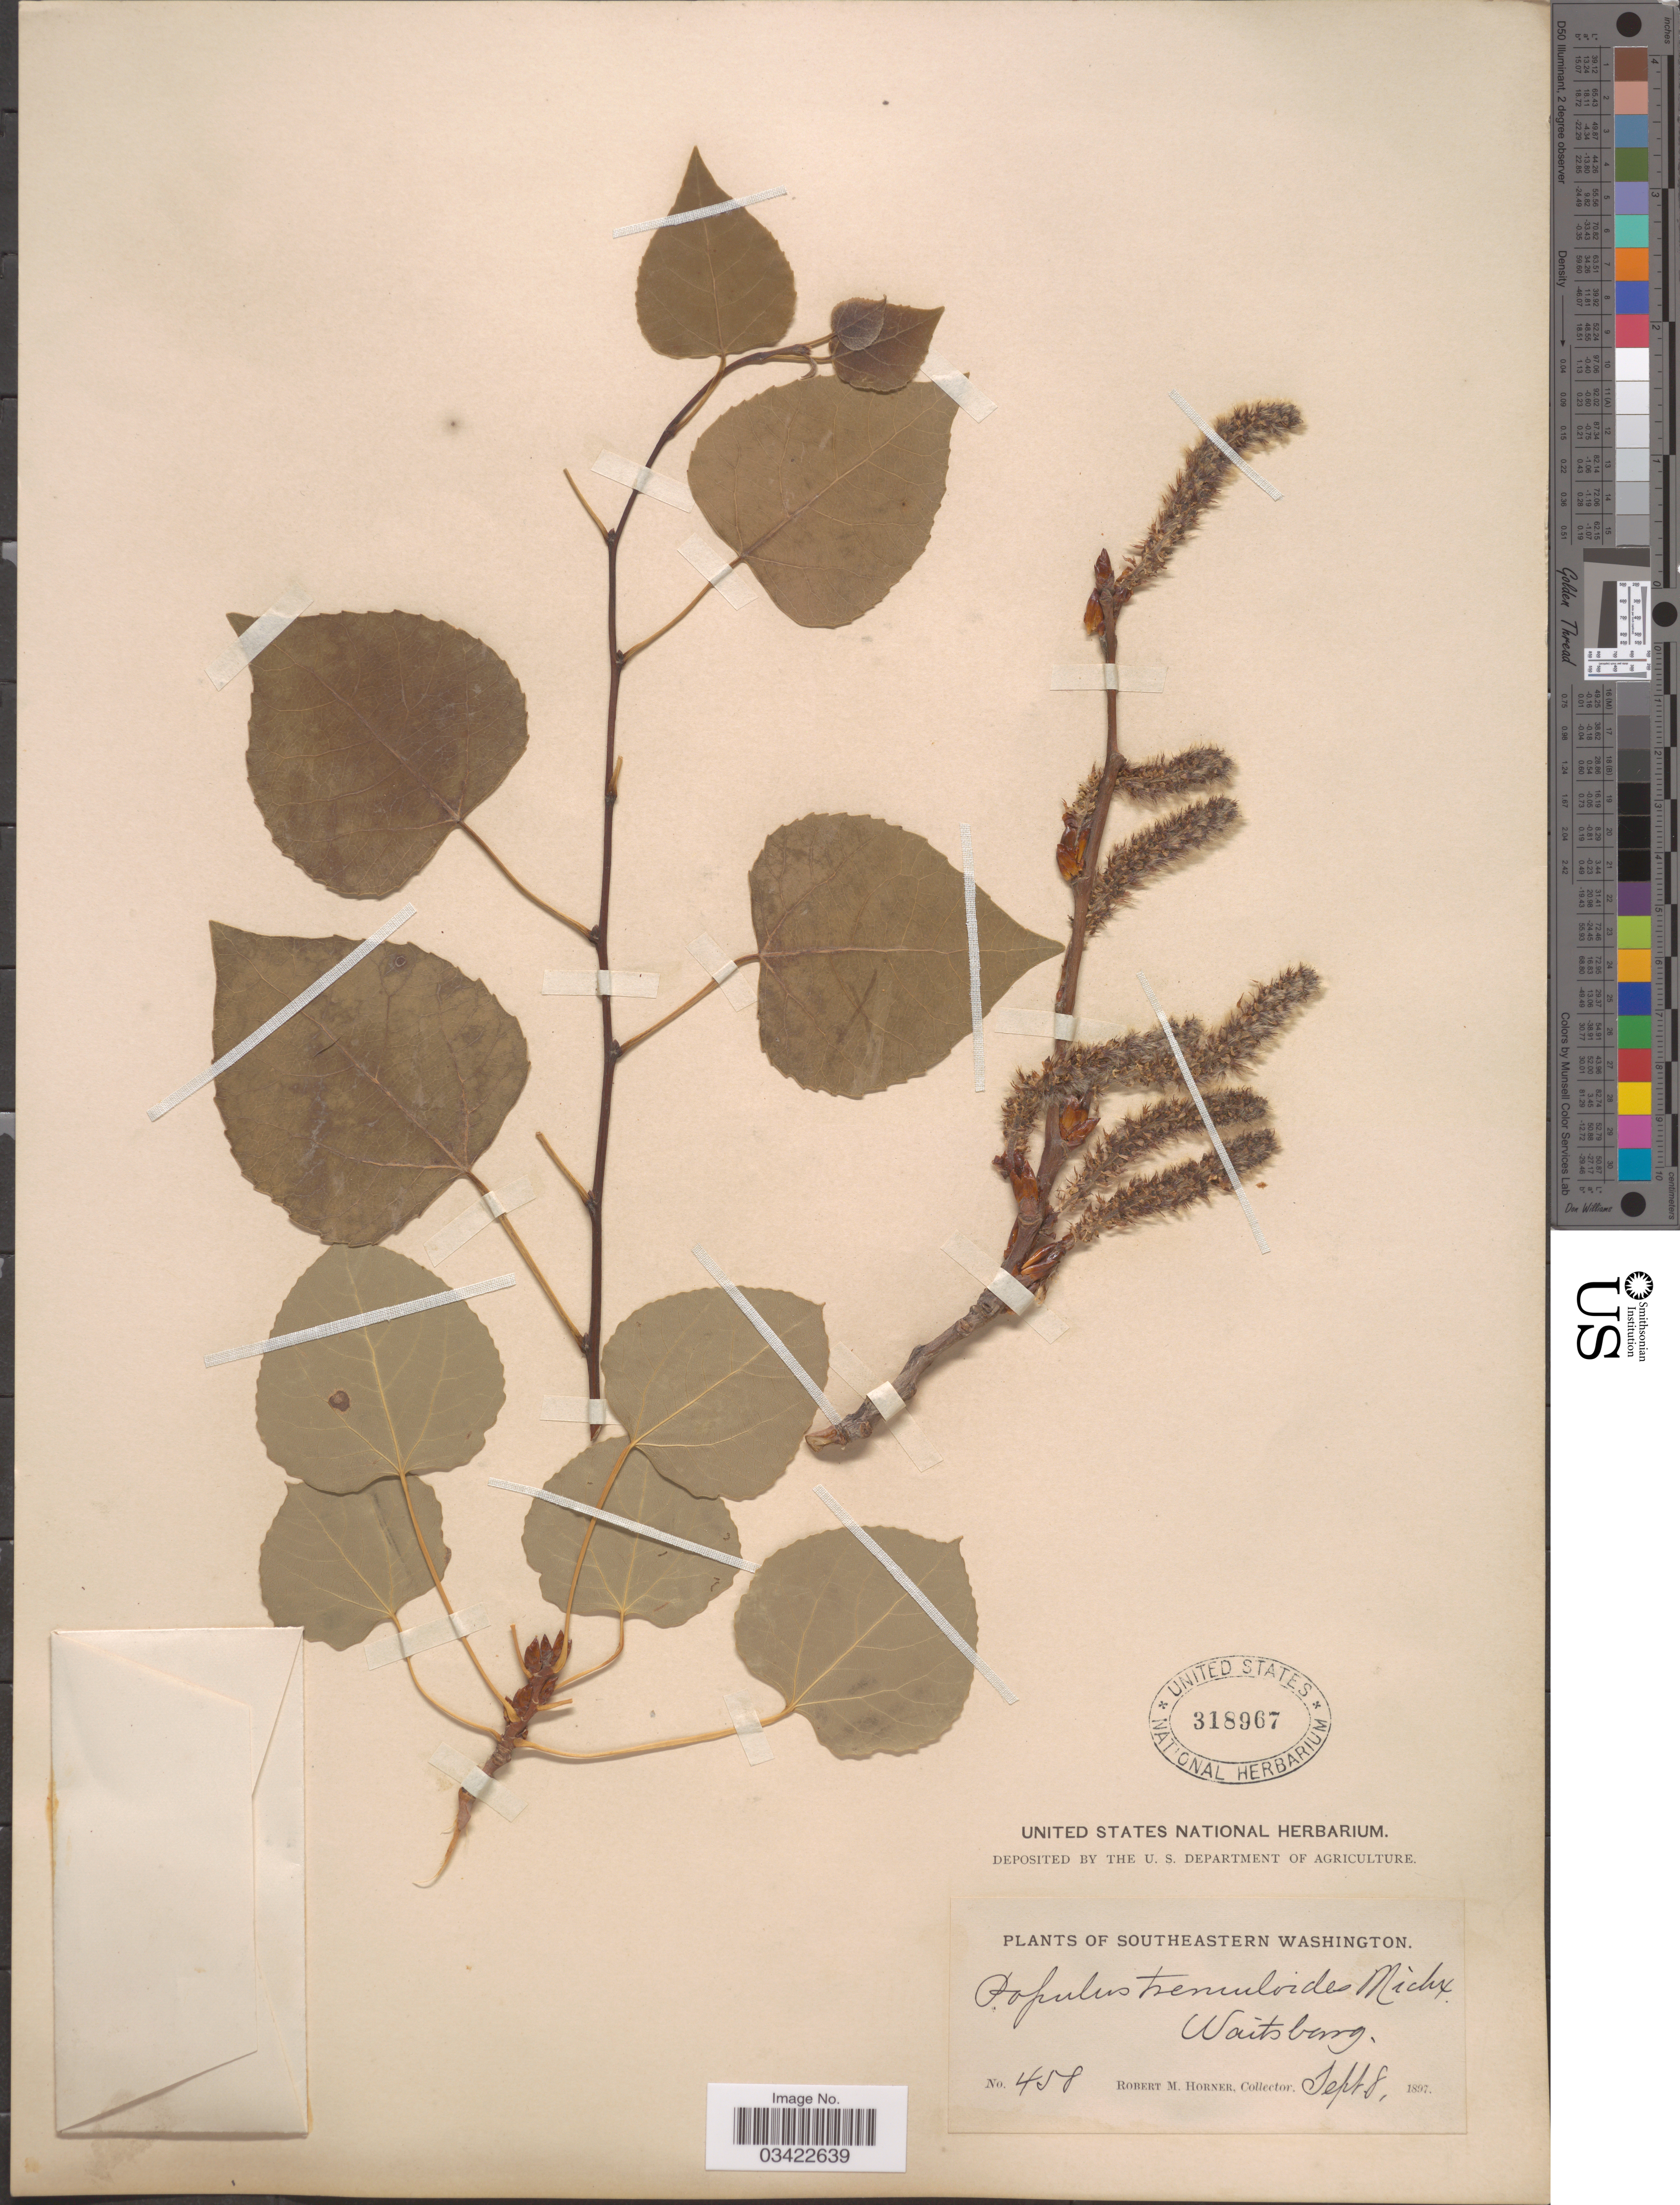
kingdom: Plantae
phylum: Tracheophyta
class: Magnoliopsida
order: Malpighiales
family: Salicaceae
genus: Populus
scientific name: Populus tremuloides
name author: Michx.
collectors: R. Horner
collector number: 458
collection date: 1897-09-08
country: United States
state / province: Washington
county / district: Walla Walla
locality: Southeastern Washington. Waitsburg.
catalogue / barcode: US 318967